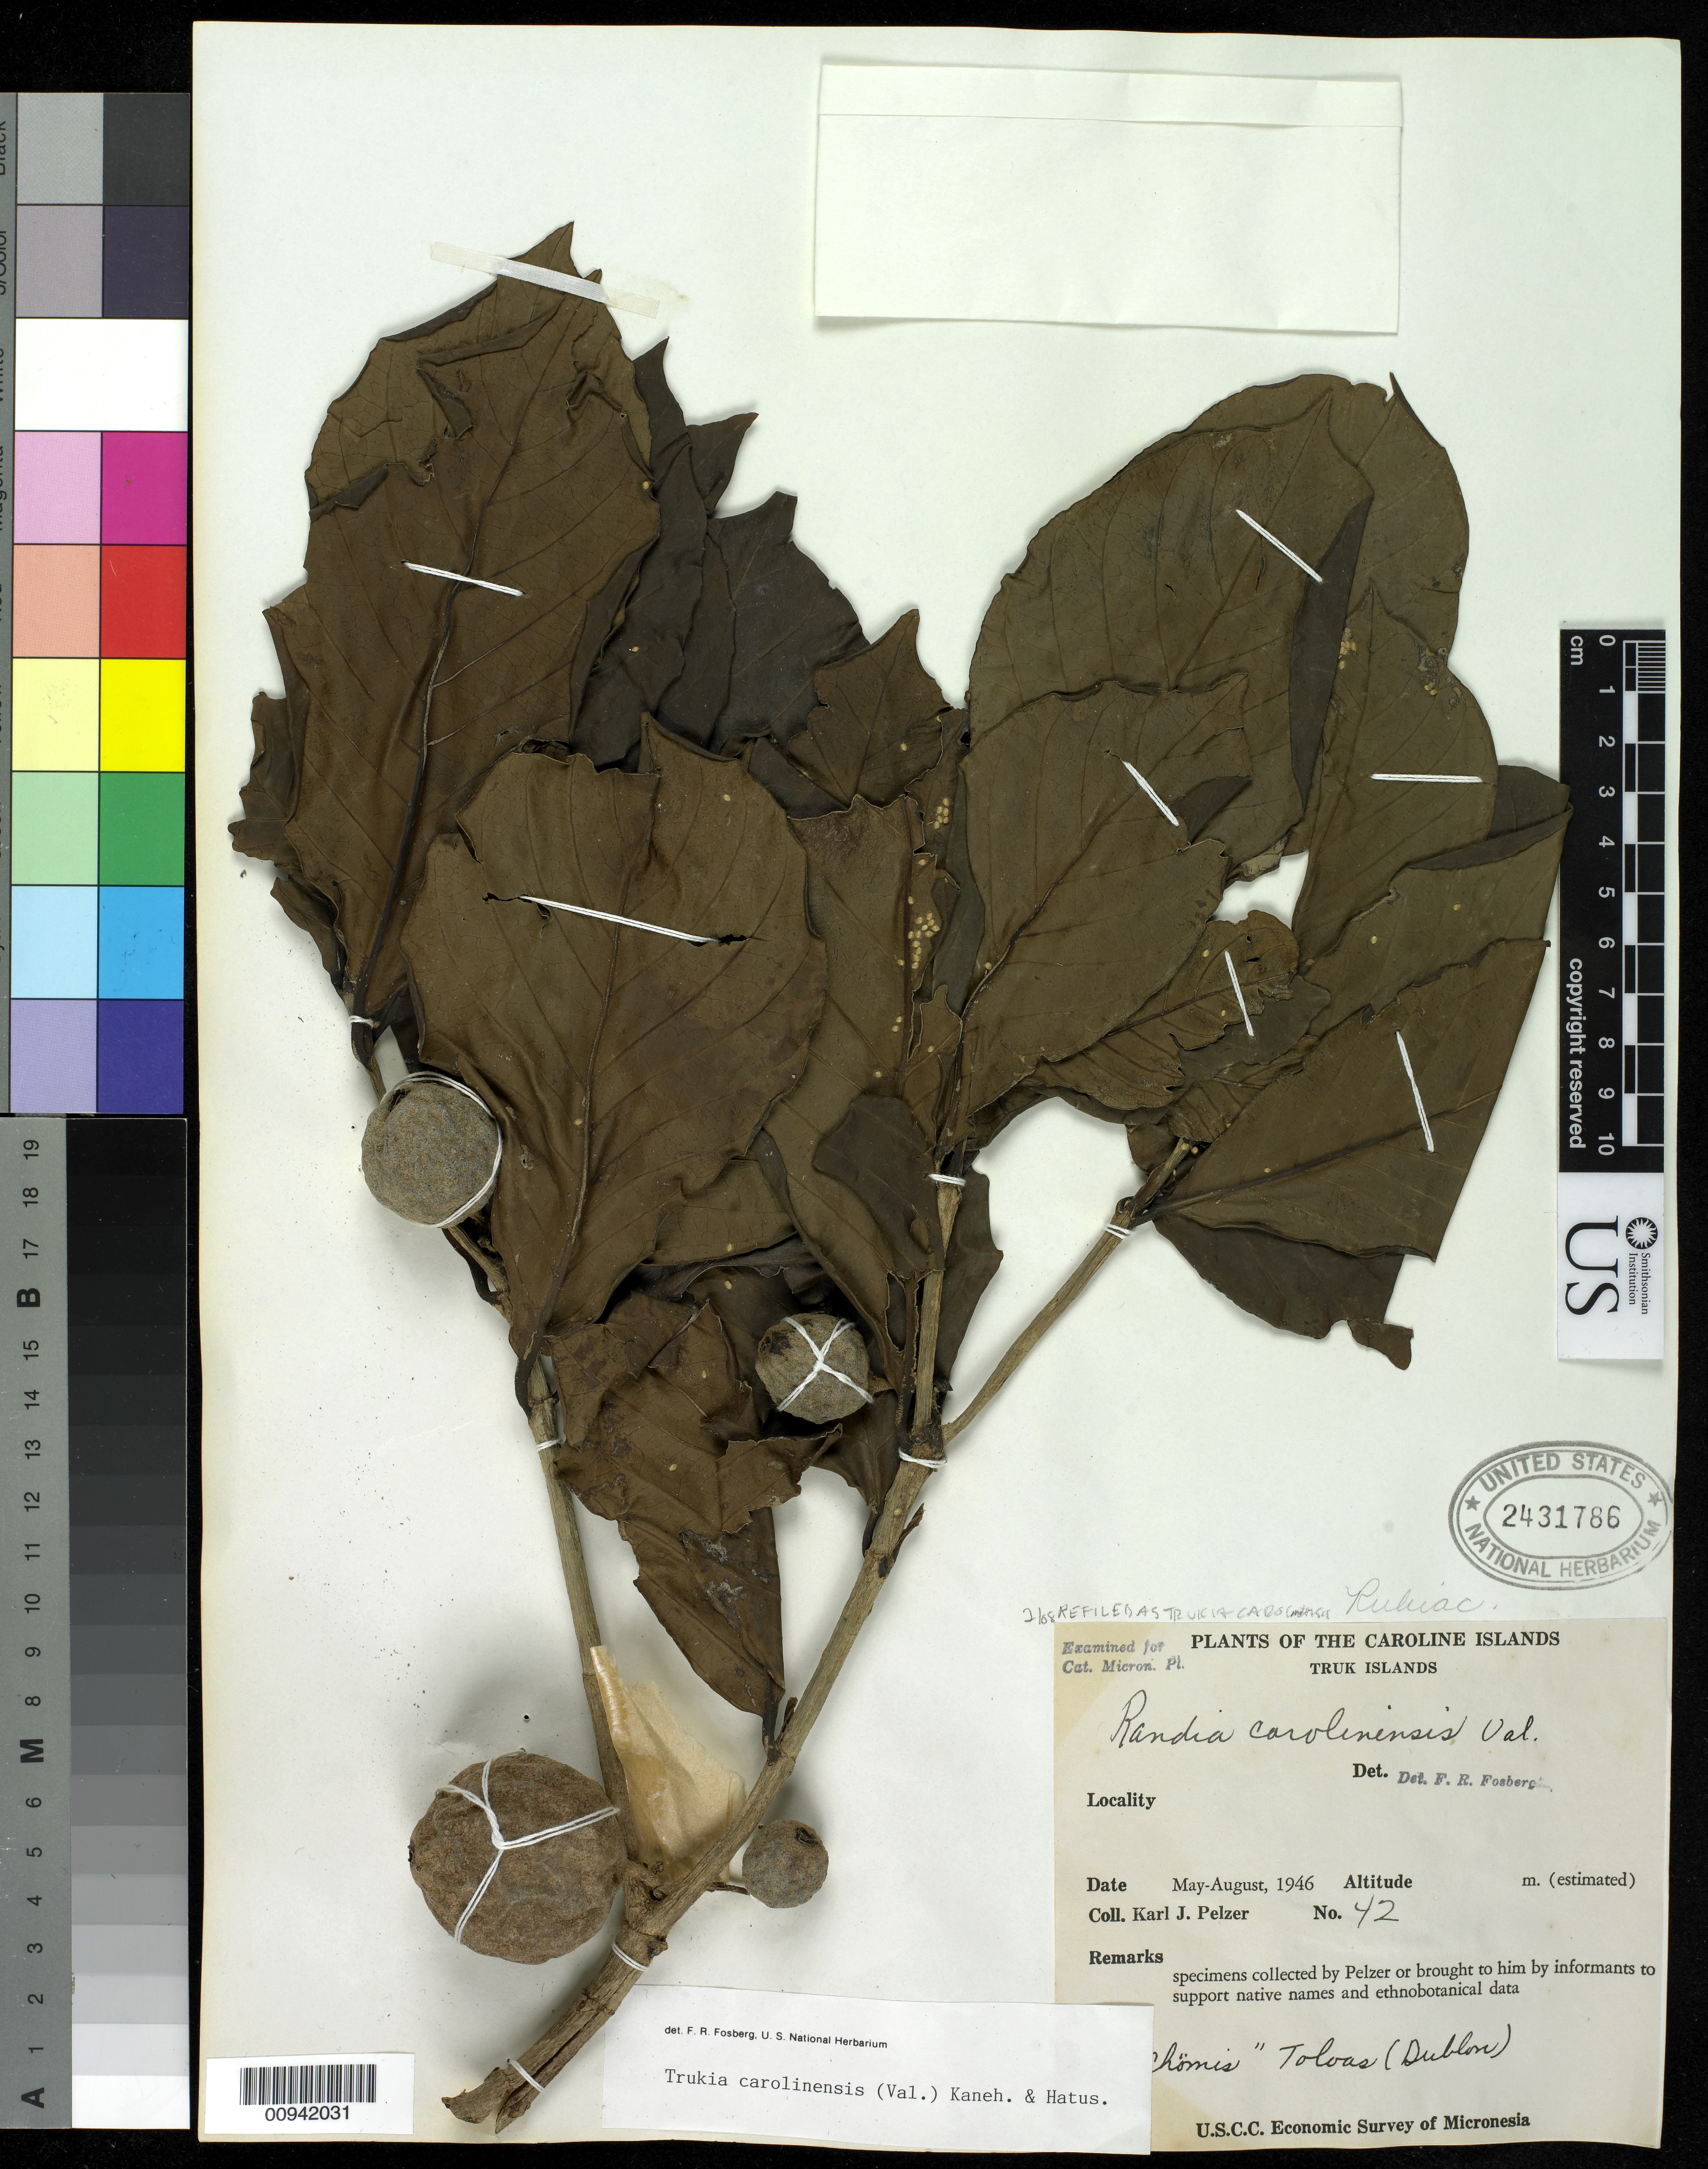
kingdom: Plantae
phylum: Tracheophyta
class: Magnoliopsida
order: Gentianales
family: Rubiaceae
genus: Trukia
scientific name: Trukia carolinensis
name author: (Valeton) Kaneh. & Hatus.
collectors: K. J. Pelzer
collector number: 42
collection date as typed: May 1946 to Aug 1946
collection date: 1946-05/1946-08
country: Micronesia, Federated States of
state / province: Truk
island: Truk (Chuuk) Is.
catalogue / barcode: US 2431786